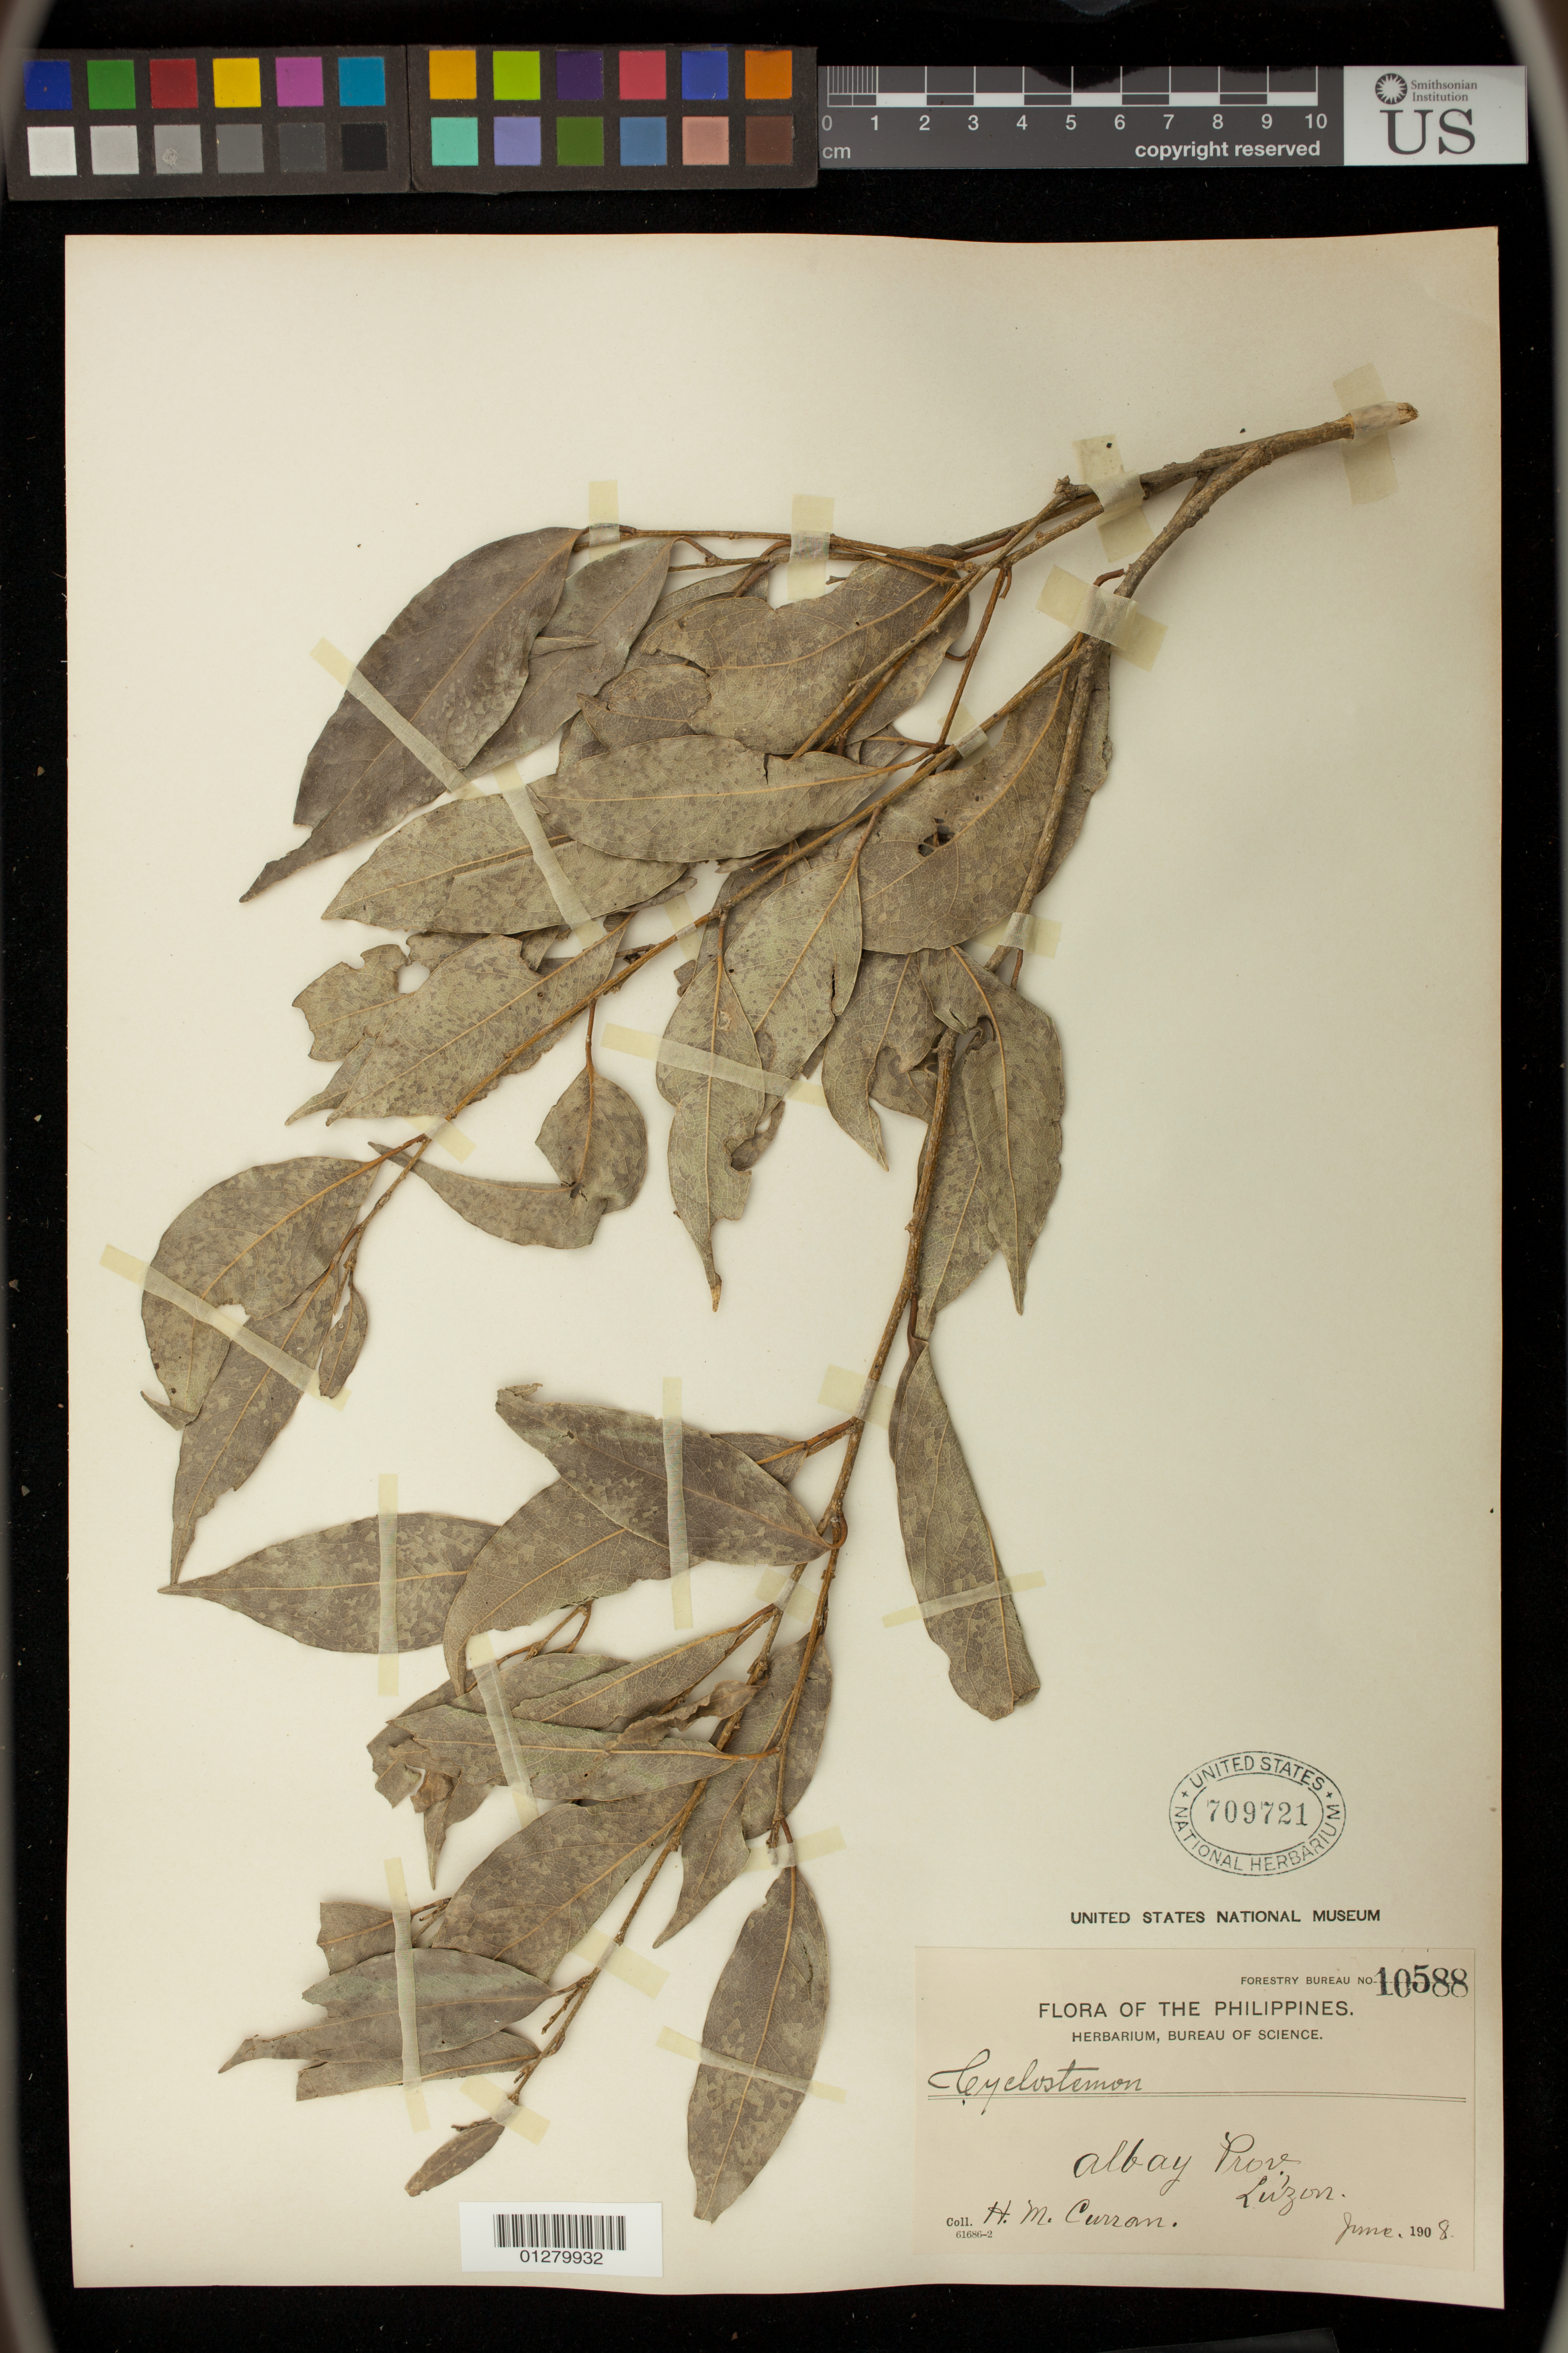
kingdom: Plantae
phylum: Tracheophyta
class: Magnoliopsida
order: Malpighiales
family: Putranjivaceae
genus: Drypetes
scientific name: Drypetes sp.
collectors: H. M. Curran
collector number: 10588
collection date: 1908-06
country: Philippines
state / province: Bicol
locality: Albay Province, Luzon.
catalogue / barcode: US 709721